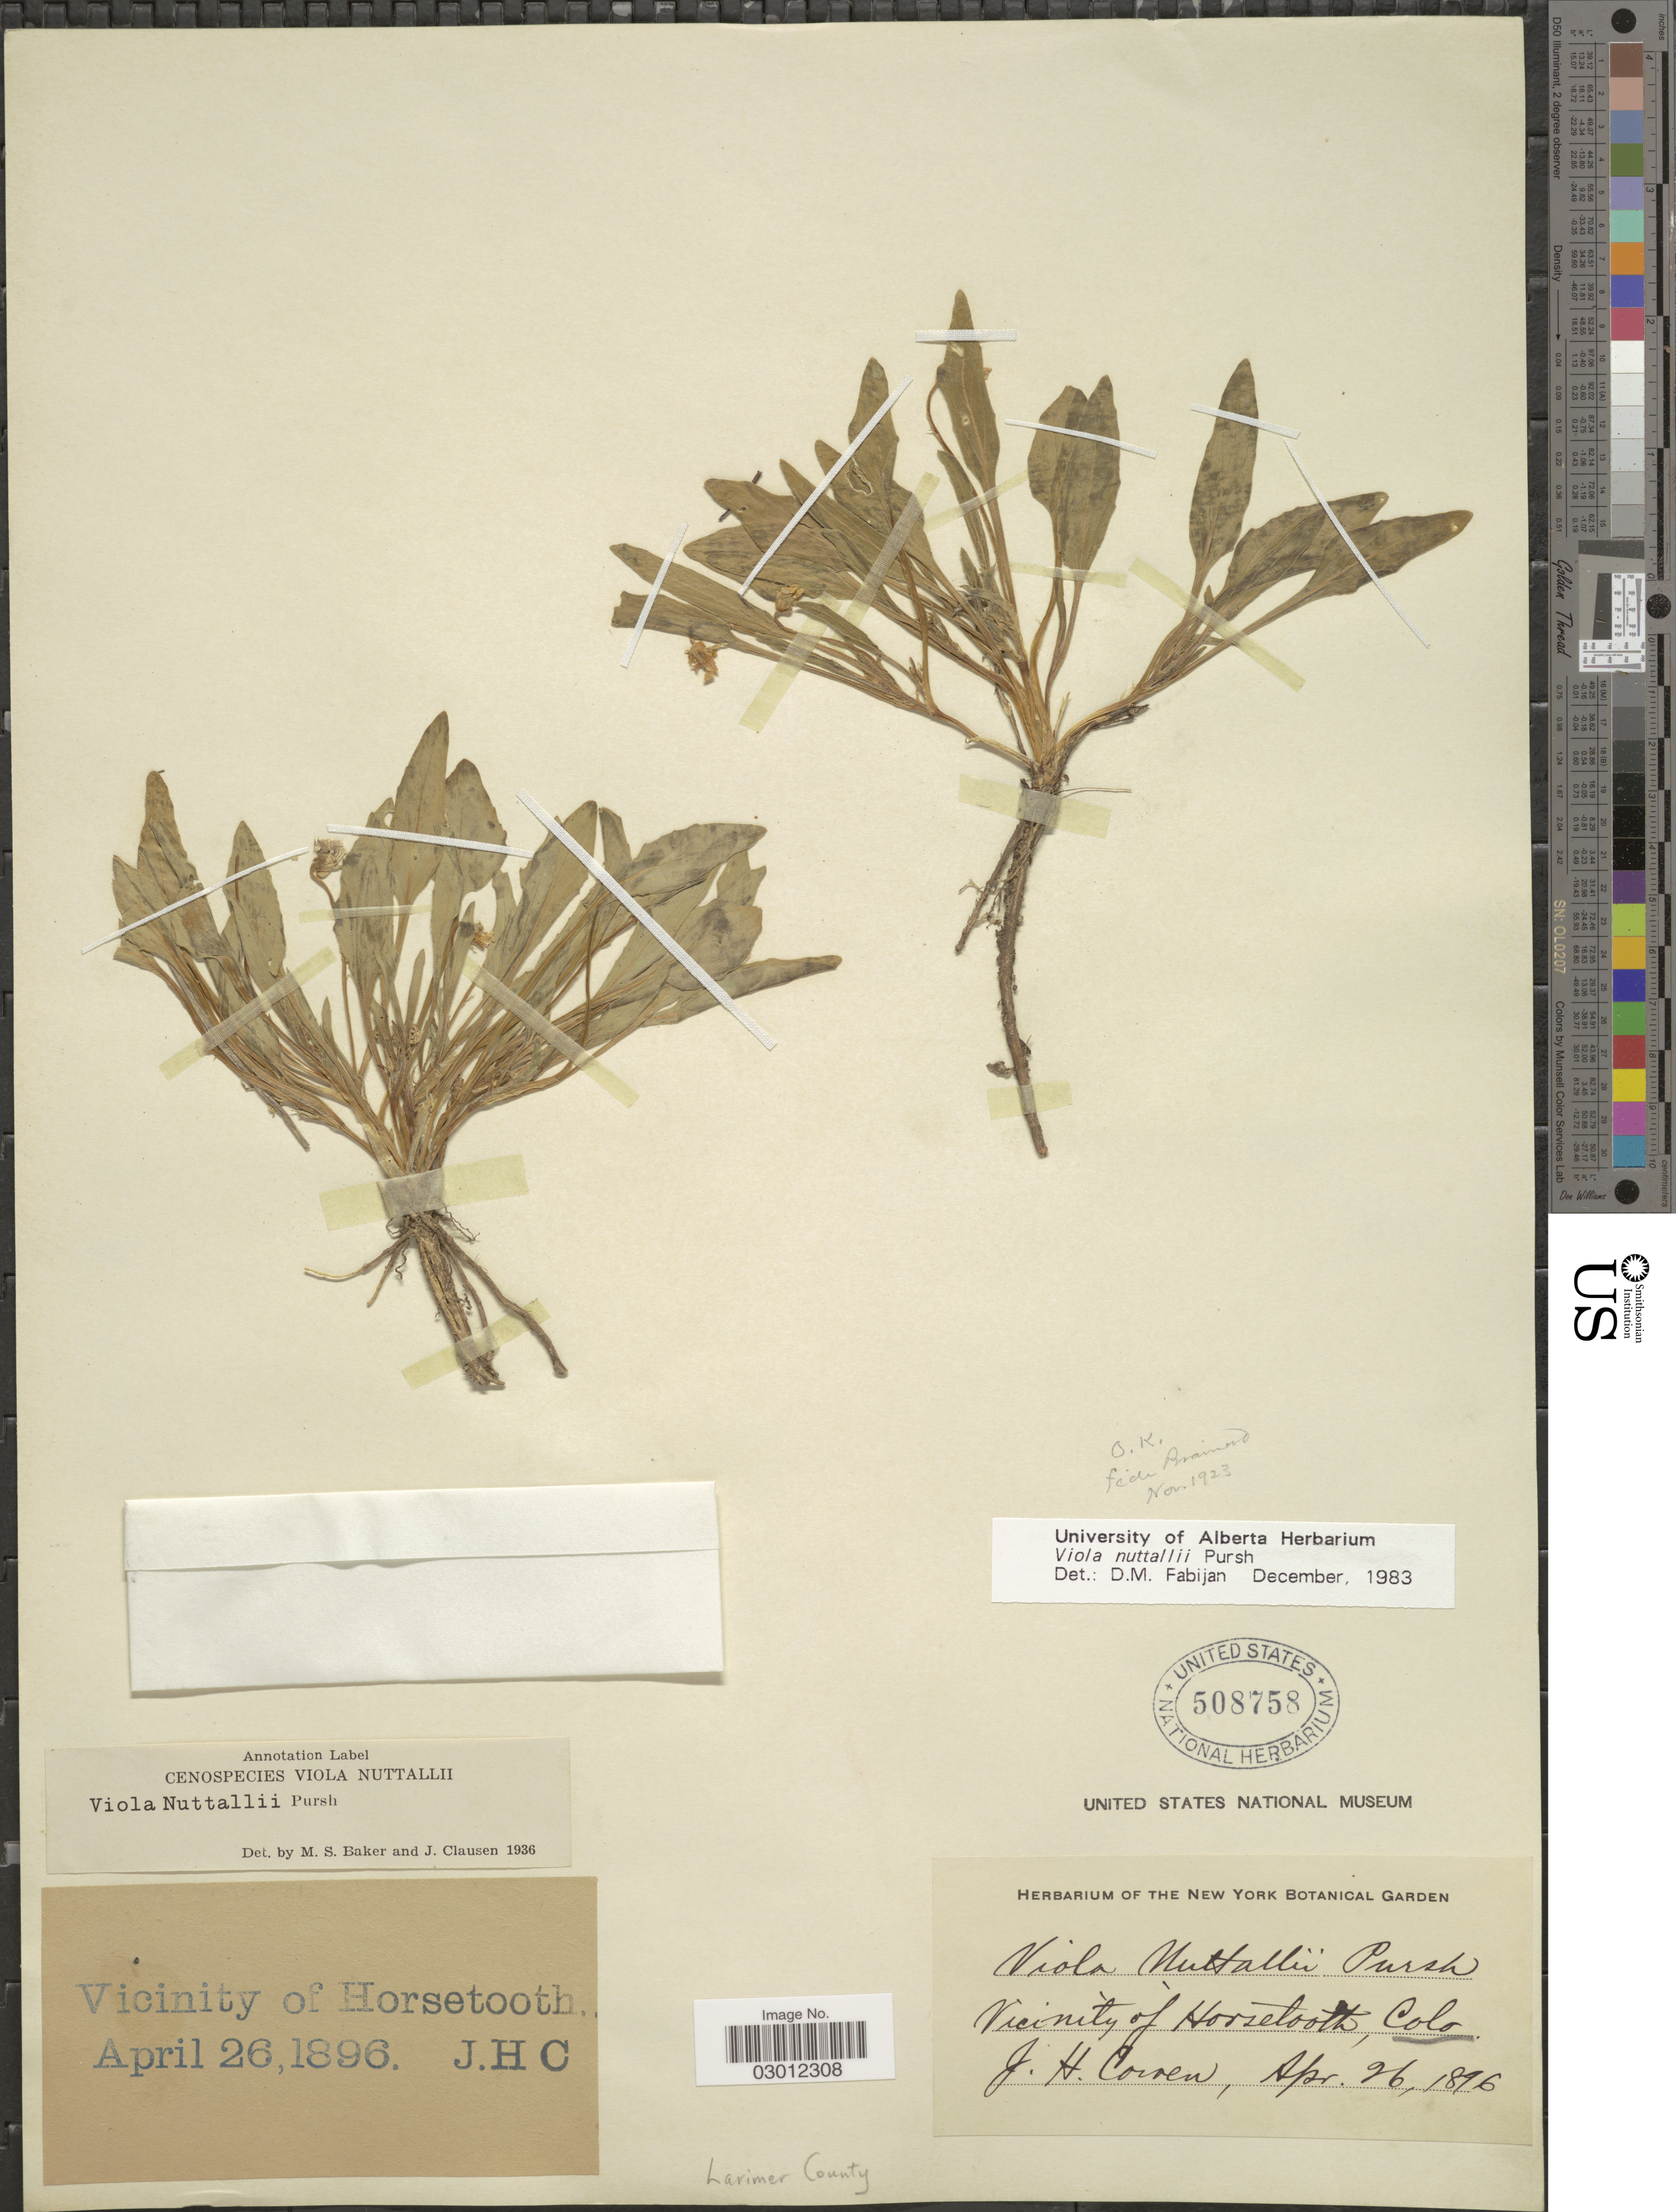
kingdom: Plantae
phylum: Tracheophyta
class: Magnoliopsida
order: Malpighiales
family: Violaceae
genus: Viola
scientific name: Viola nuttallii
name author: Pursh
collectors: J. H. Cowen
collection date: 1896-04-26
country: United States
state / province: Colorado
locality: Vicinity of Horsetooth. Larimer County.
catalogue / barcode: US 508758